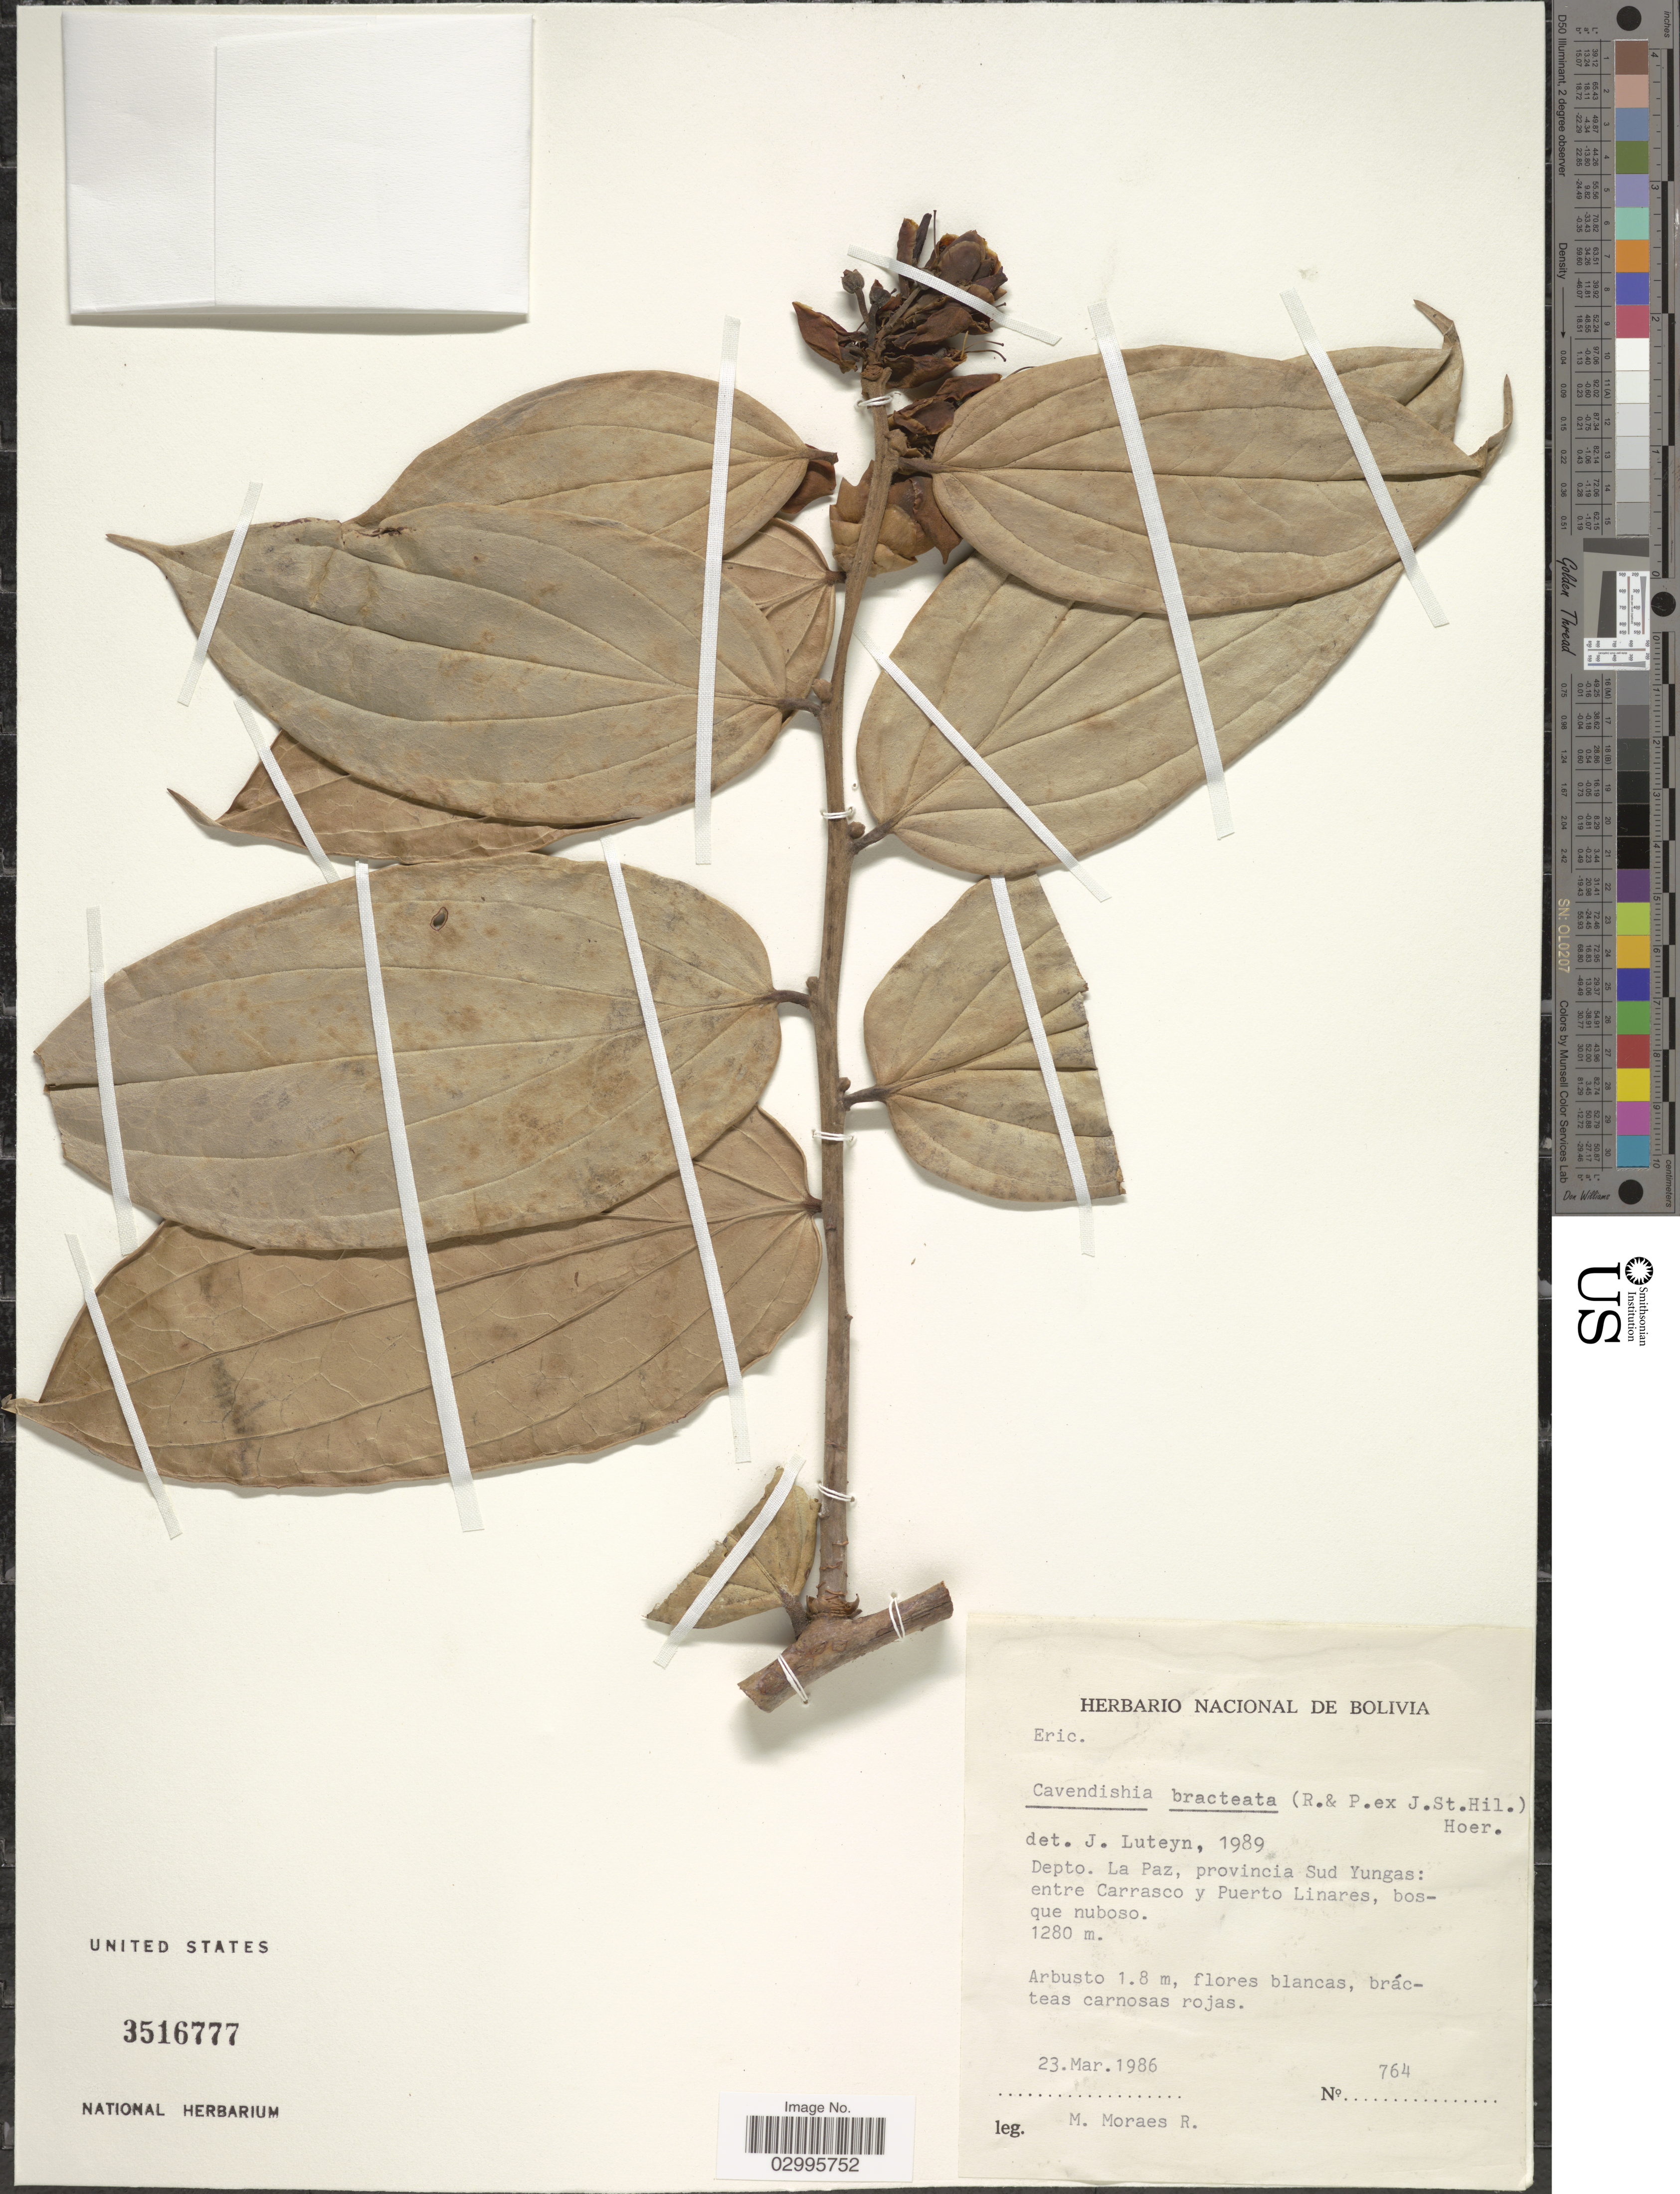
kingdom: Plantae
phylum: Tracheophyta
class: Magnoliopsida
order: Ericales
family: Ericaceae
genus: Cavendishia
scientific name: Cavendishia bracteata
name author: (Ruiz & Pav. ex J. St.-Hil.) Hoerold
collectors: M. Moraes R.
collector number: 764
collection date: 1986-03-23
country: Bolivia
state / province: La Paz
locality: Depto. La Paz, provincia Sud Yungas: entre Carrasco y Puerto Linares.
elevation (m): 1280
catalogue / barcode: US 3516777